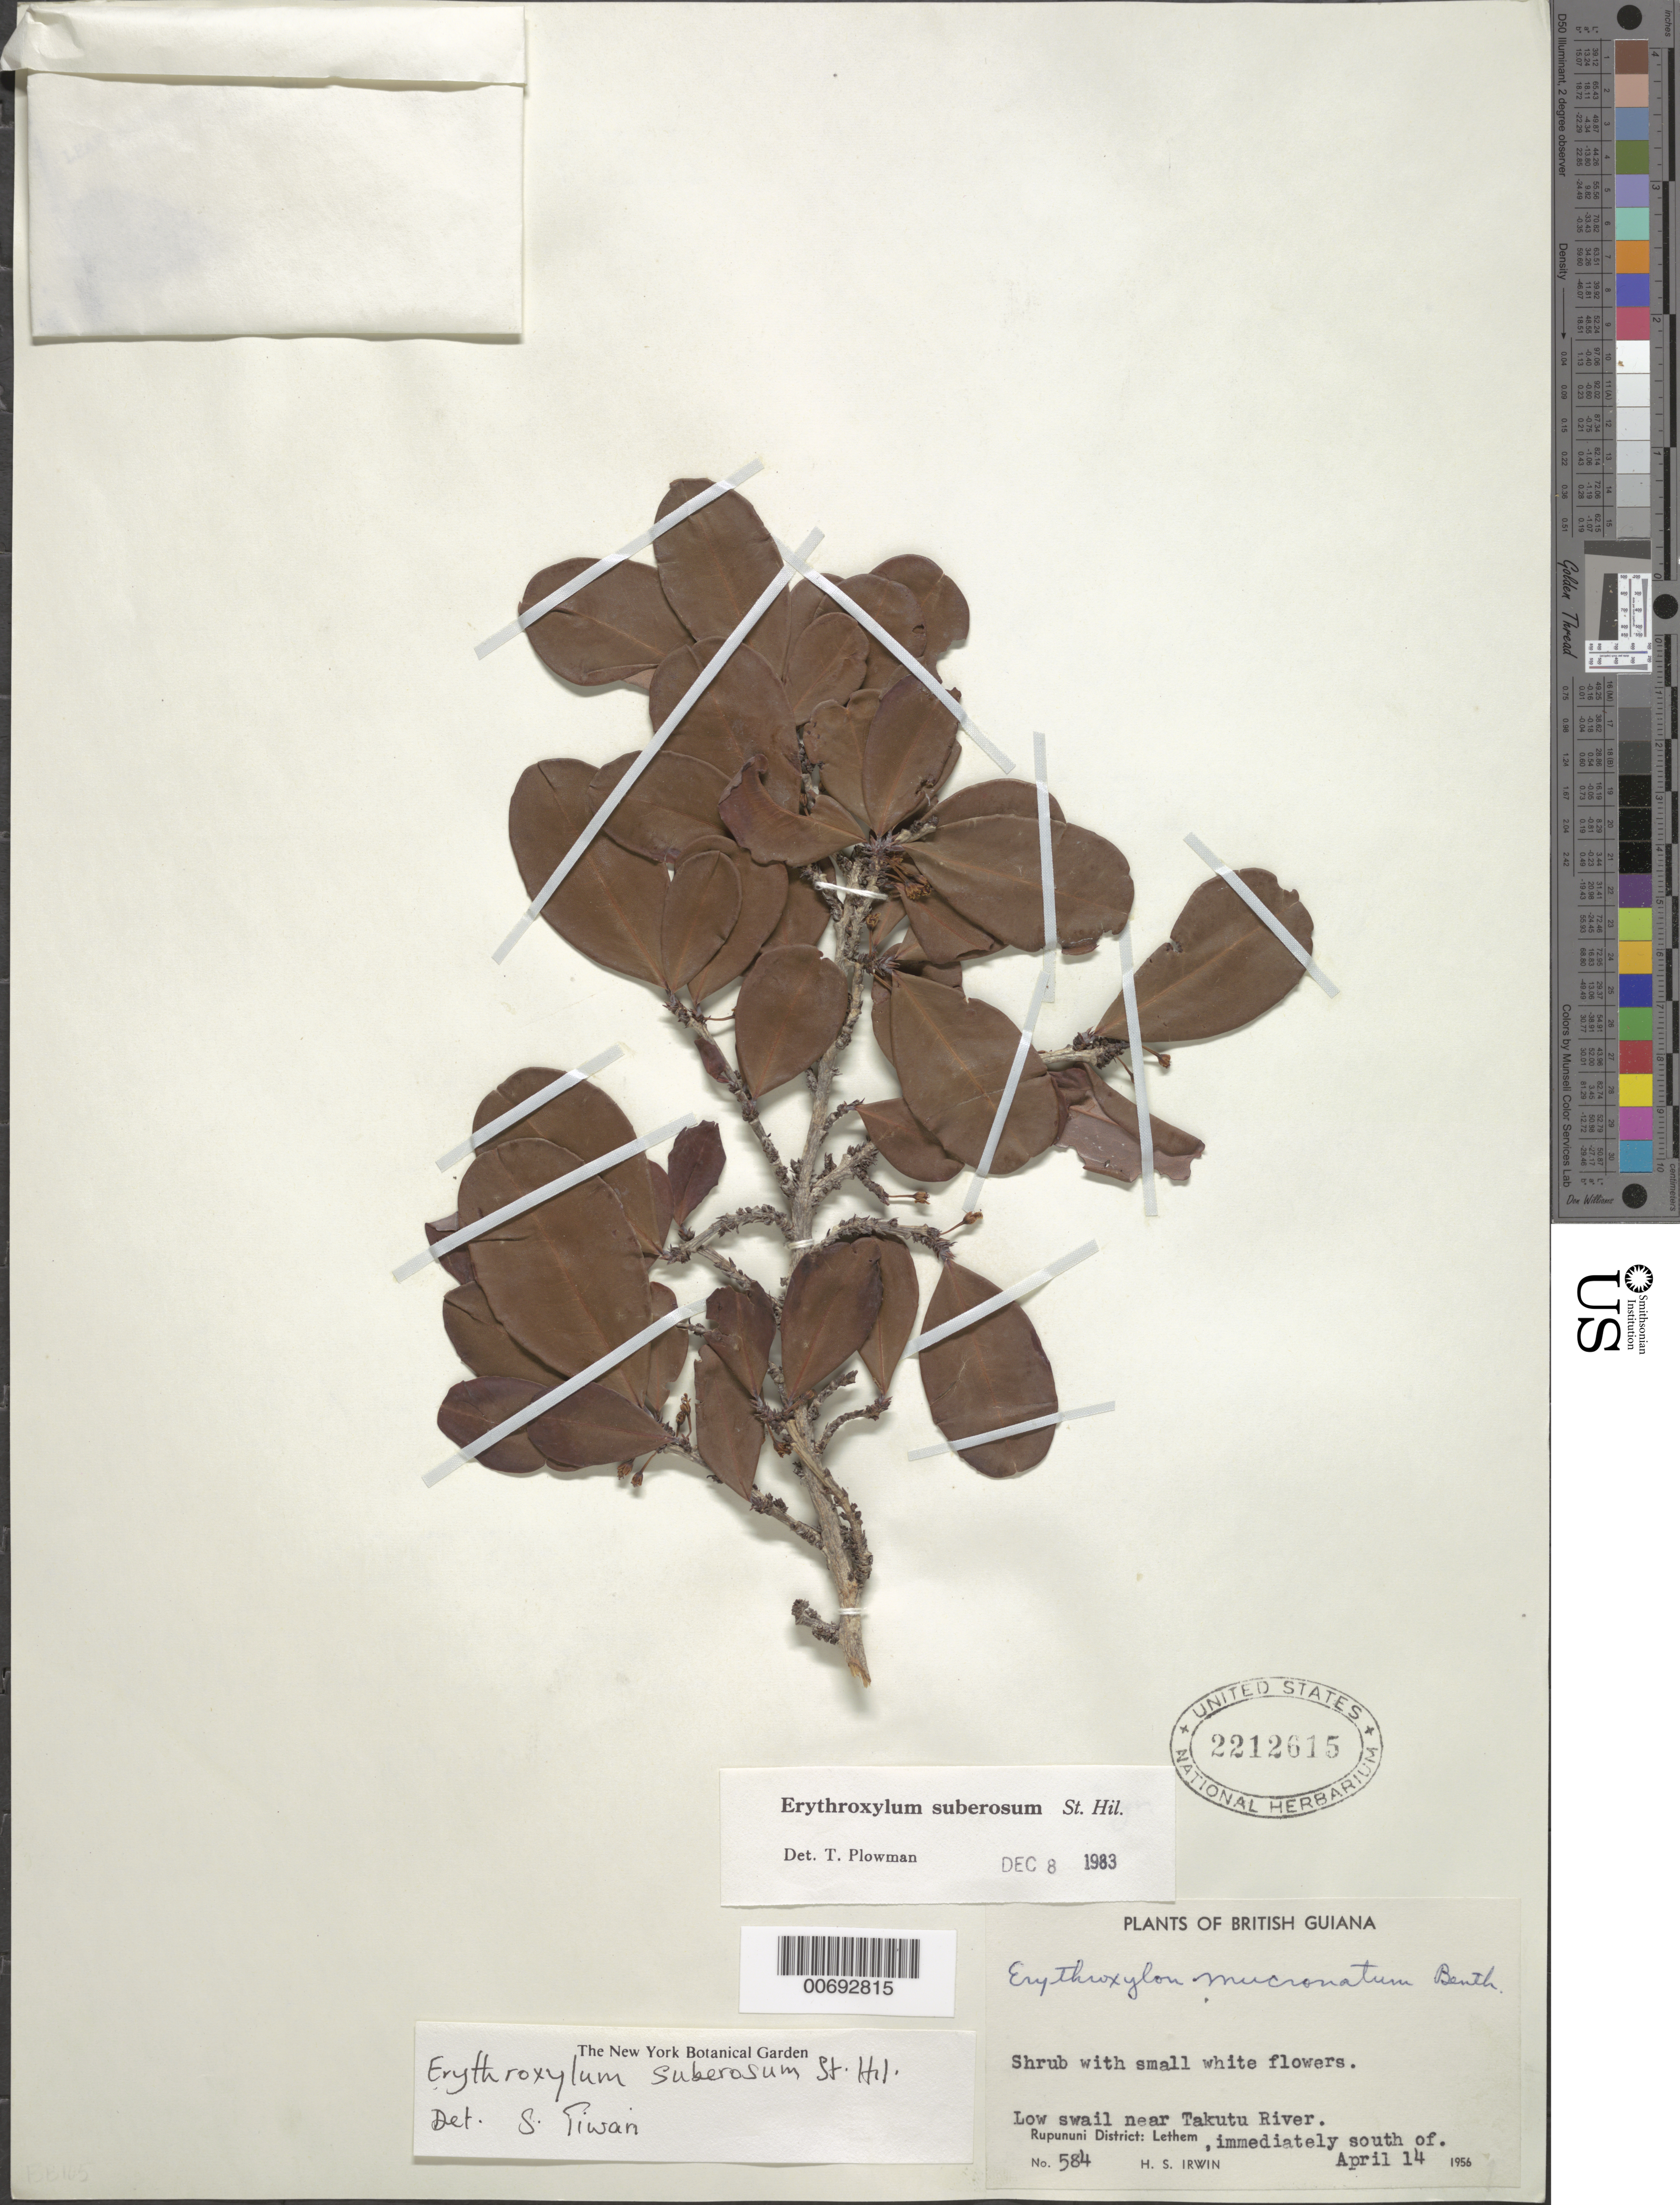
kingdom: Plantae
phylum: Tracheophyta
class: Magnoliopsida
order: Malpighiales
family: Erythroxylaceae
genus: Erythroxylum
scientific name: Erythroxylum suberosum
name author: A. St.-Hil.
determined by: Tiwari, S.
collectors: H. Irwin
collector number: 584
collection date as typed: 14-Apr-56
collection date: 1956-04-14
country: Guyana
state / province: U. Takutu-U. Essequibo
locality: Rupununi Dist., immediately south of Lethem, near Takutu River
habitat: Low swail near Takutu R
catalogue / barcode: US 2212615